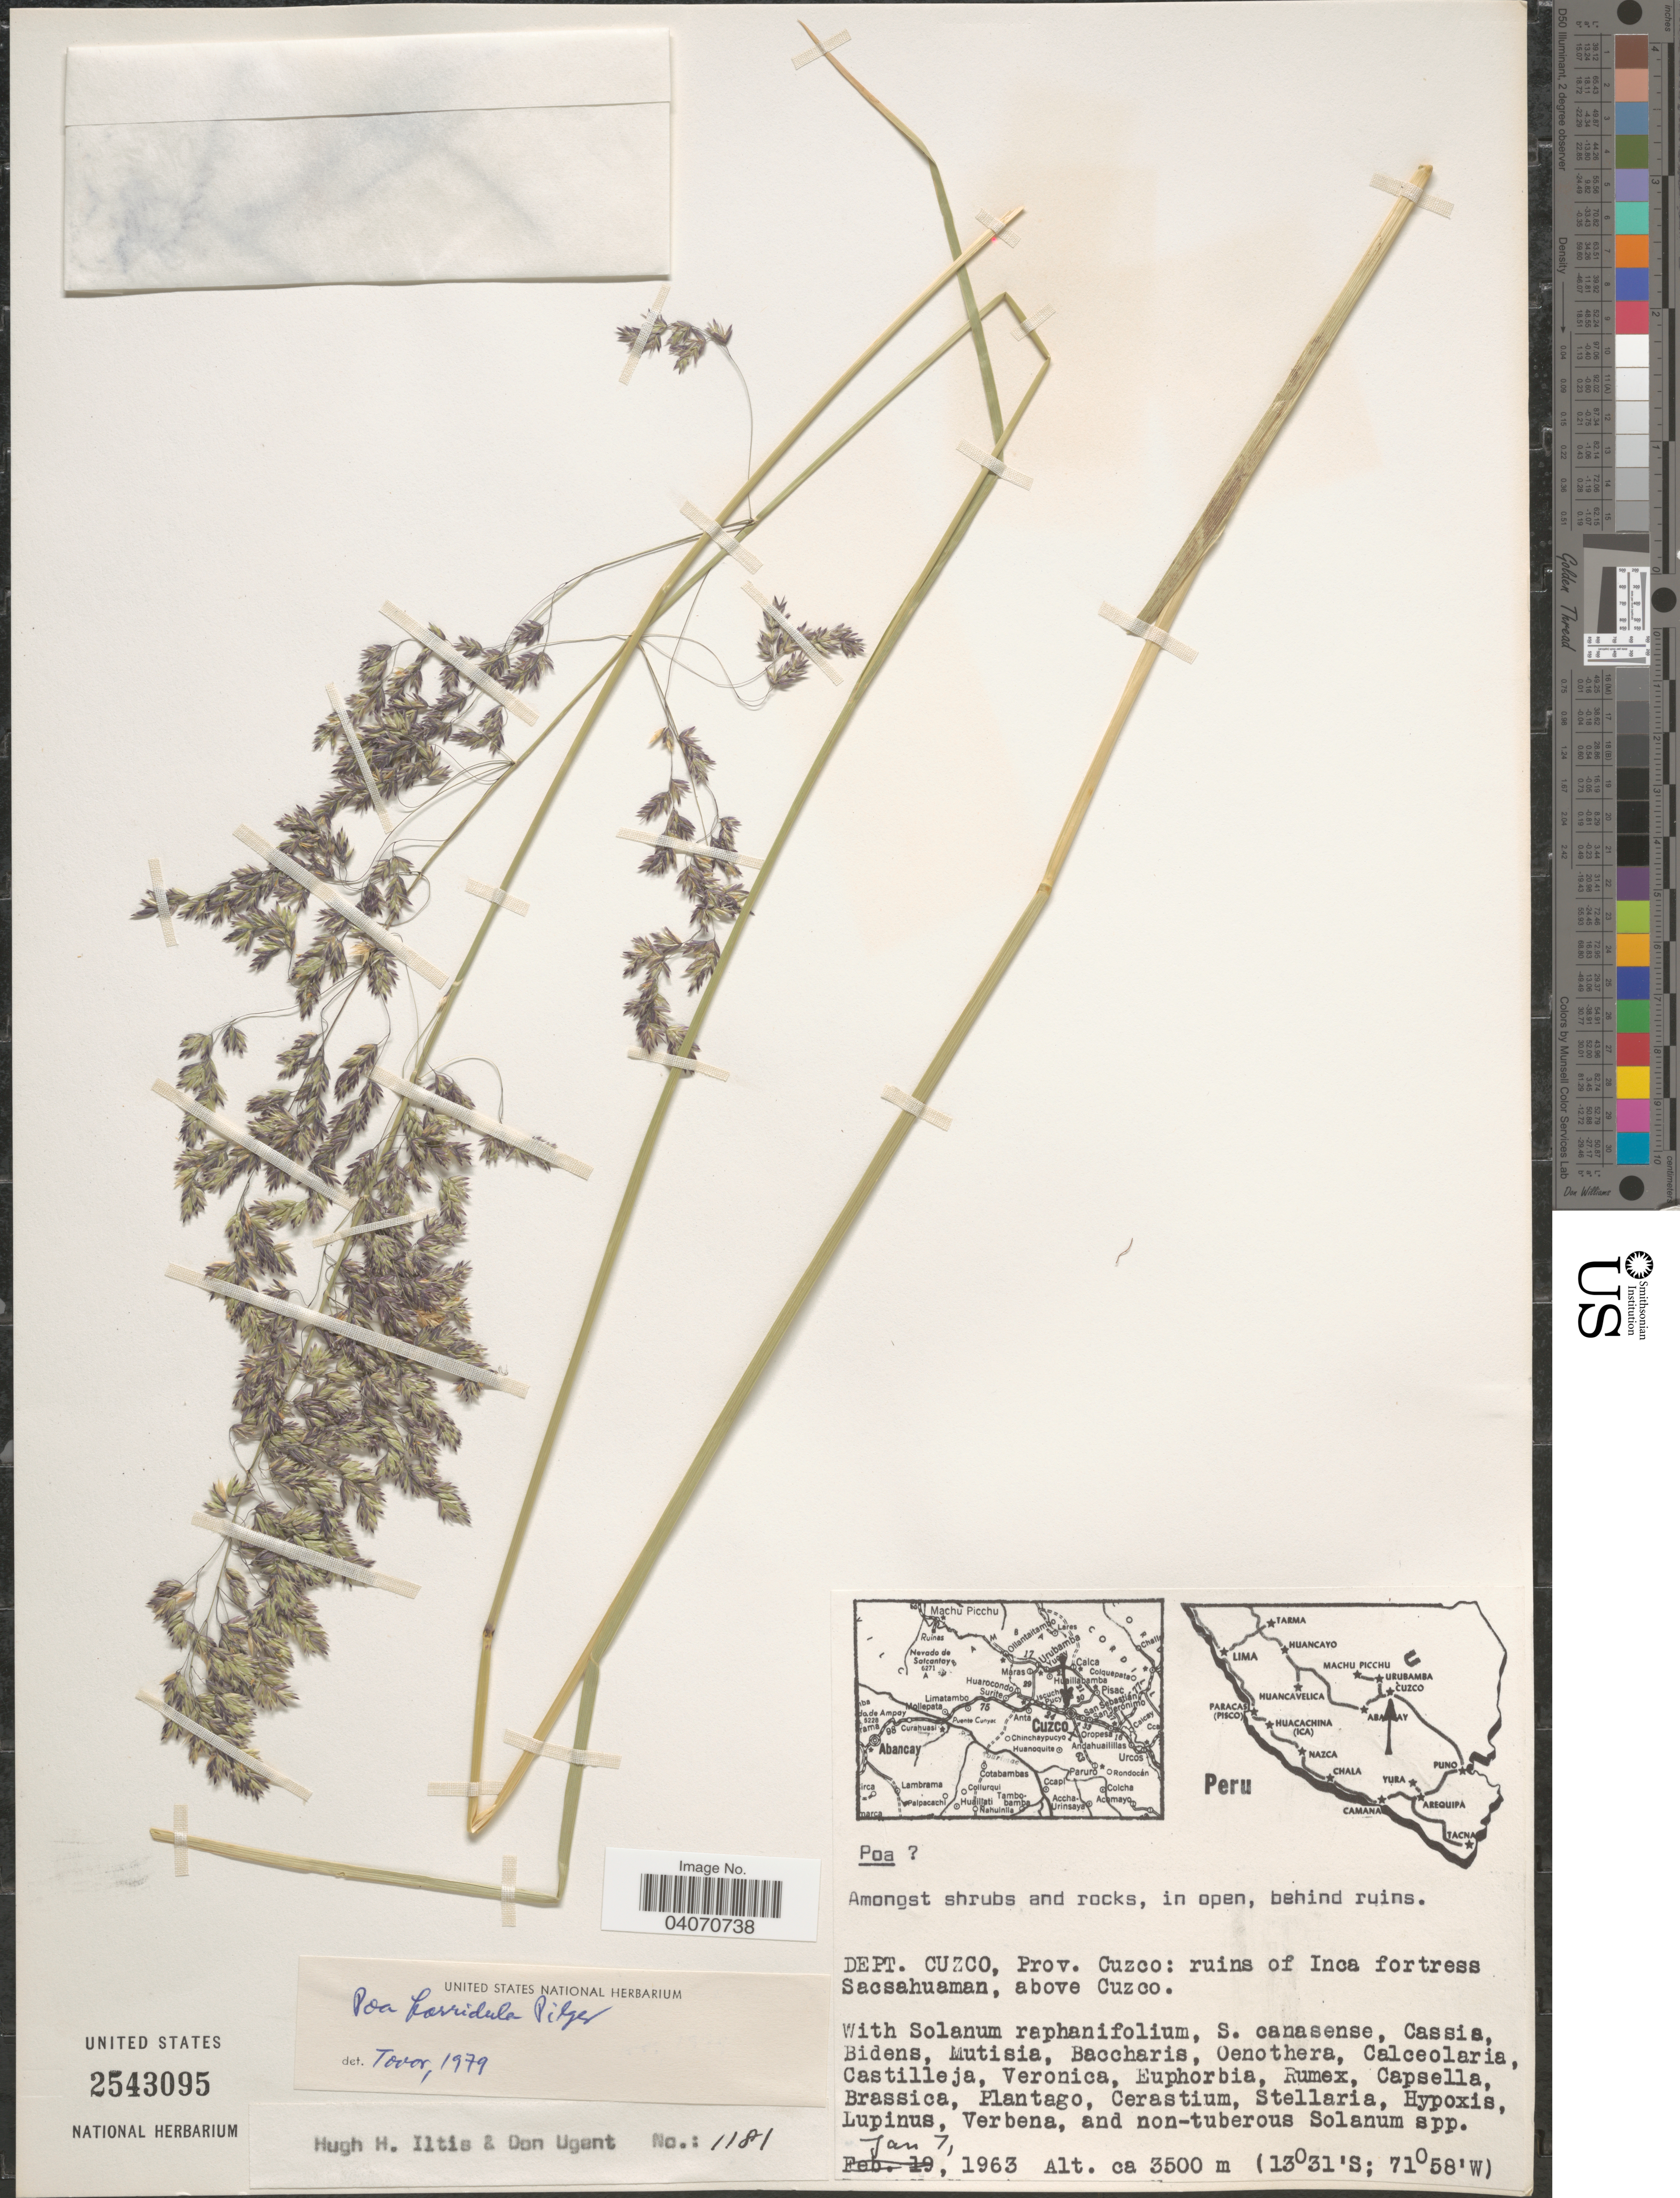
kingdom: Plantae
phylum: Tracheophyta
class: Liliopsida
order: Poales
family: Poaceae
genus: Poa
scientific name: Poa horridula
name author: Pilg.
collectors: H. Iltis & D. Ugent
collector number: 1181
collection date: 1963-01-07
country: Peru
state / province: Cusco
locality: Dept. Cuzco, Prov. Cuzco: ruins of Inca fortress Sacsahuaman, above Cuzco.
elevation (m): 3500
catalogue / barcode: US 2543095